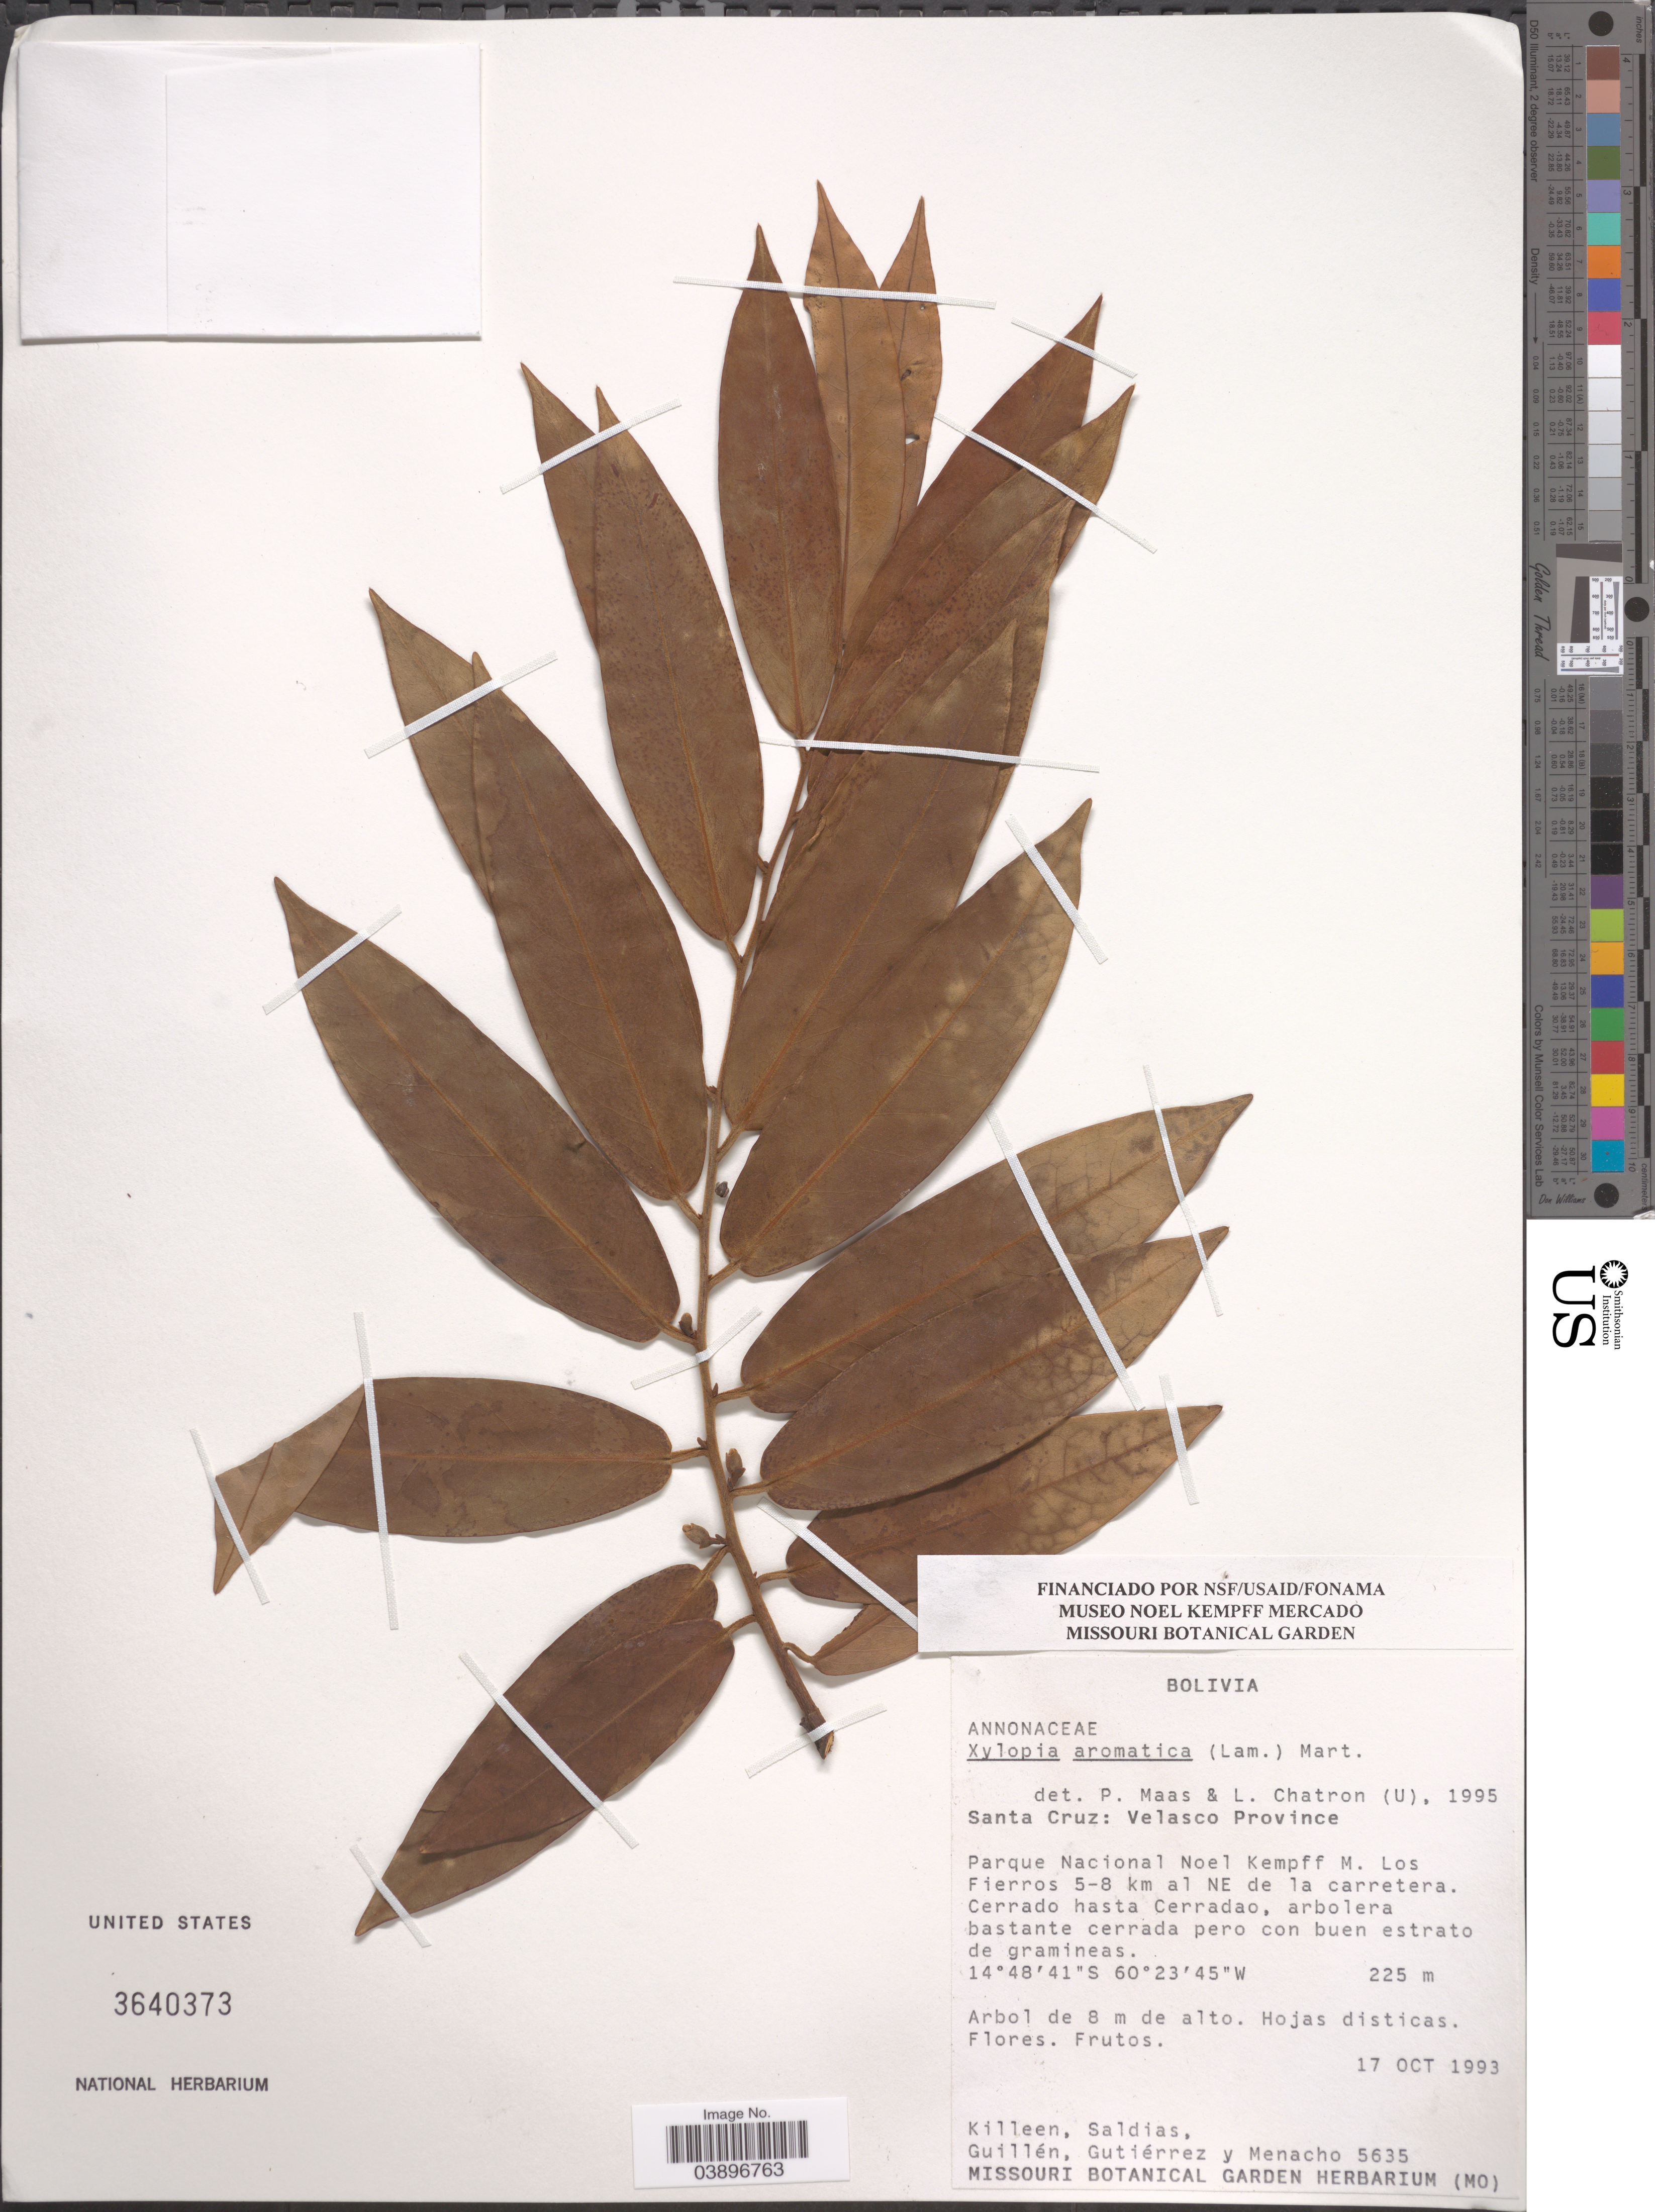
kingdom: Plantae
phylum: Tracheophyta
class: Magnoliopsida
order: Magnoliales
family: Annonaceae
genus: Xylopia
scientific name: Xylopia aromatica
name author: (Lam.) Mart.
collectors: Killeen, --, -. Saldias, -- Guillen, Gutiérrez, -- & Menacho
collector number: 5635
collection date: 1993-10-17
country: Bolivia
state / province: Santa Cruz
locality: Velasco Province. Parque Nacional Noel Kempff M. Los Fierros 5-8 km al NE de la carretera.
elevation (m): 225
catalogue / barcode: US 3640373